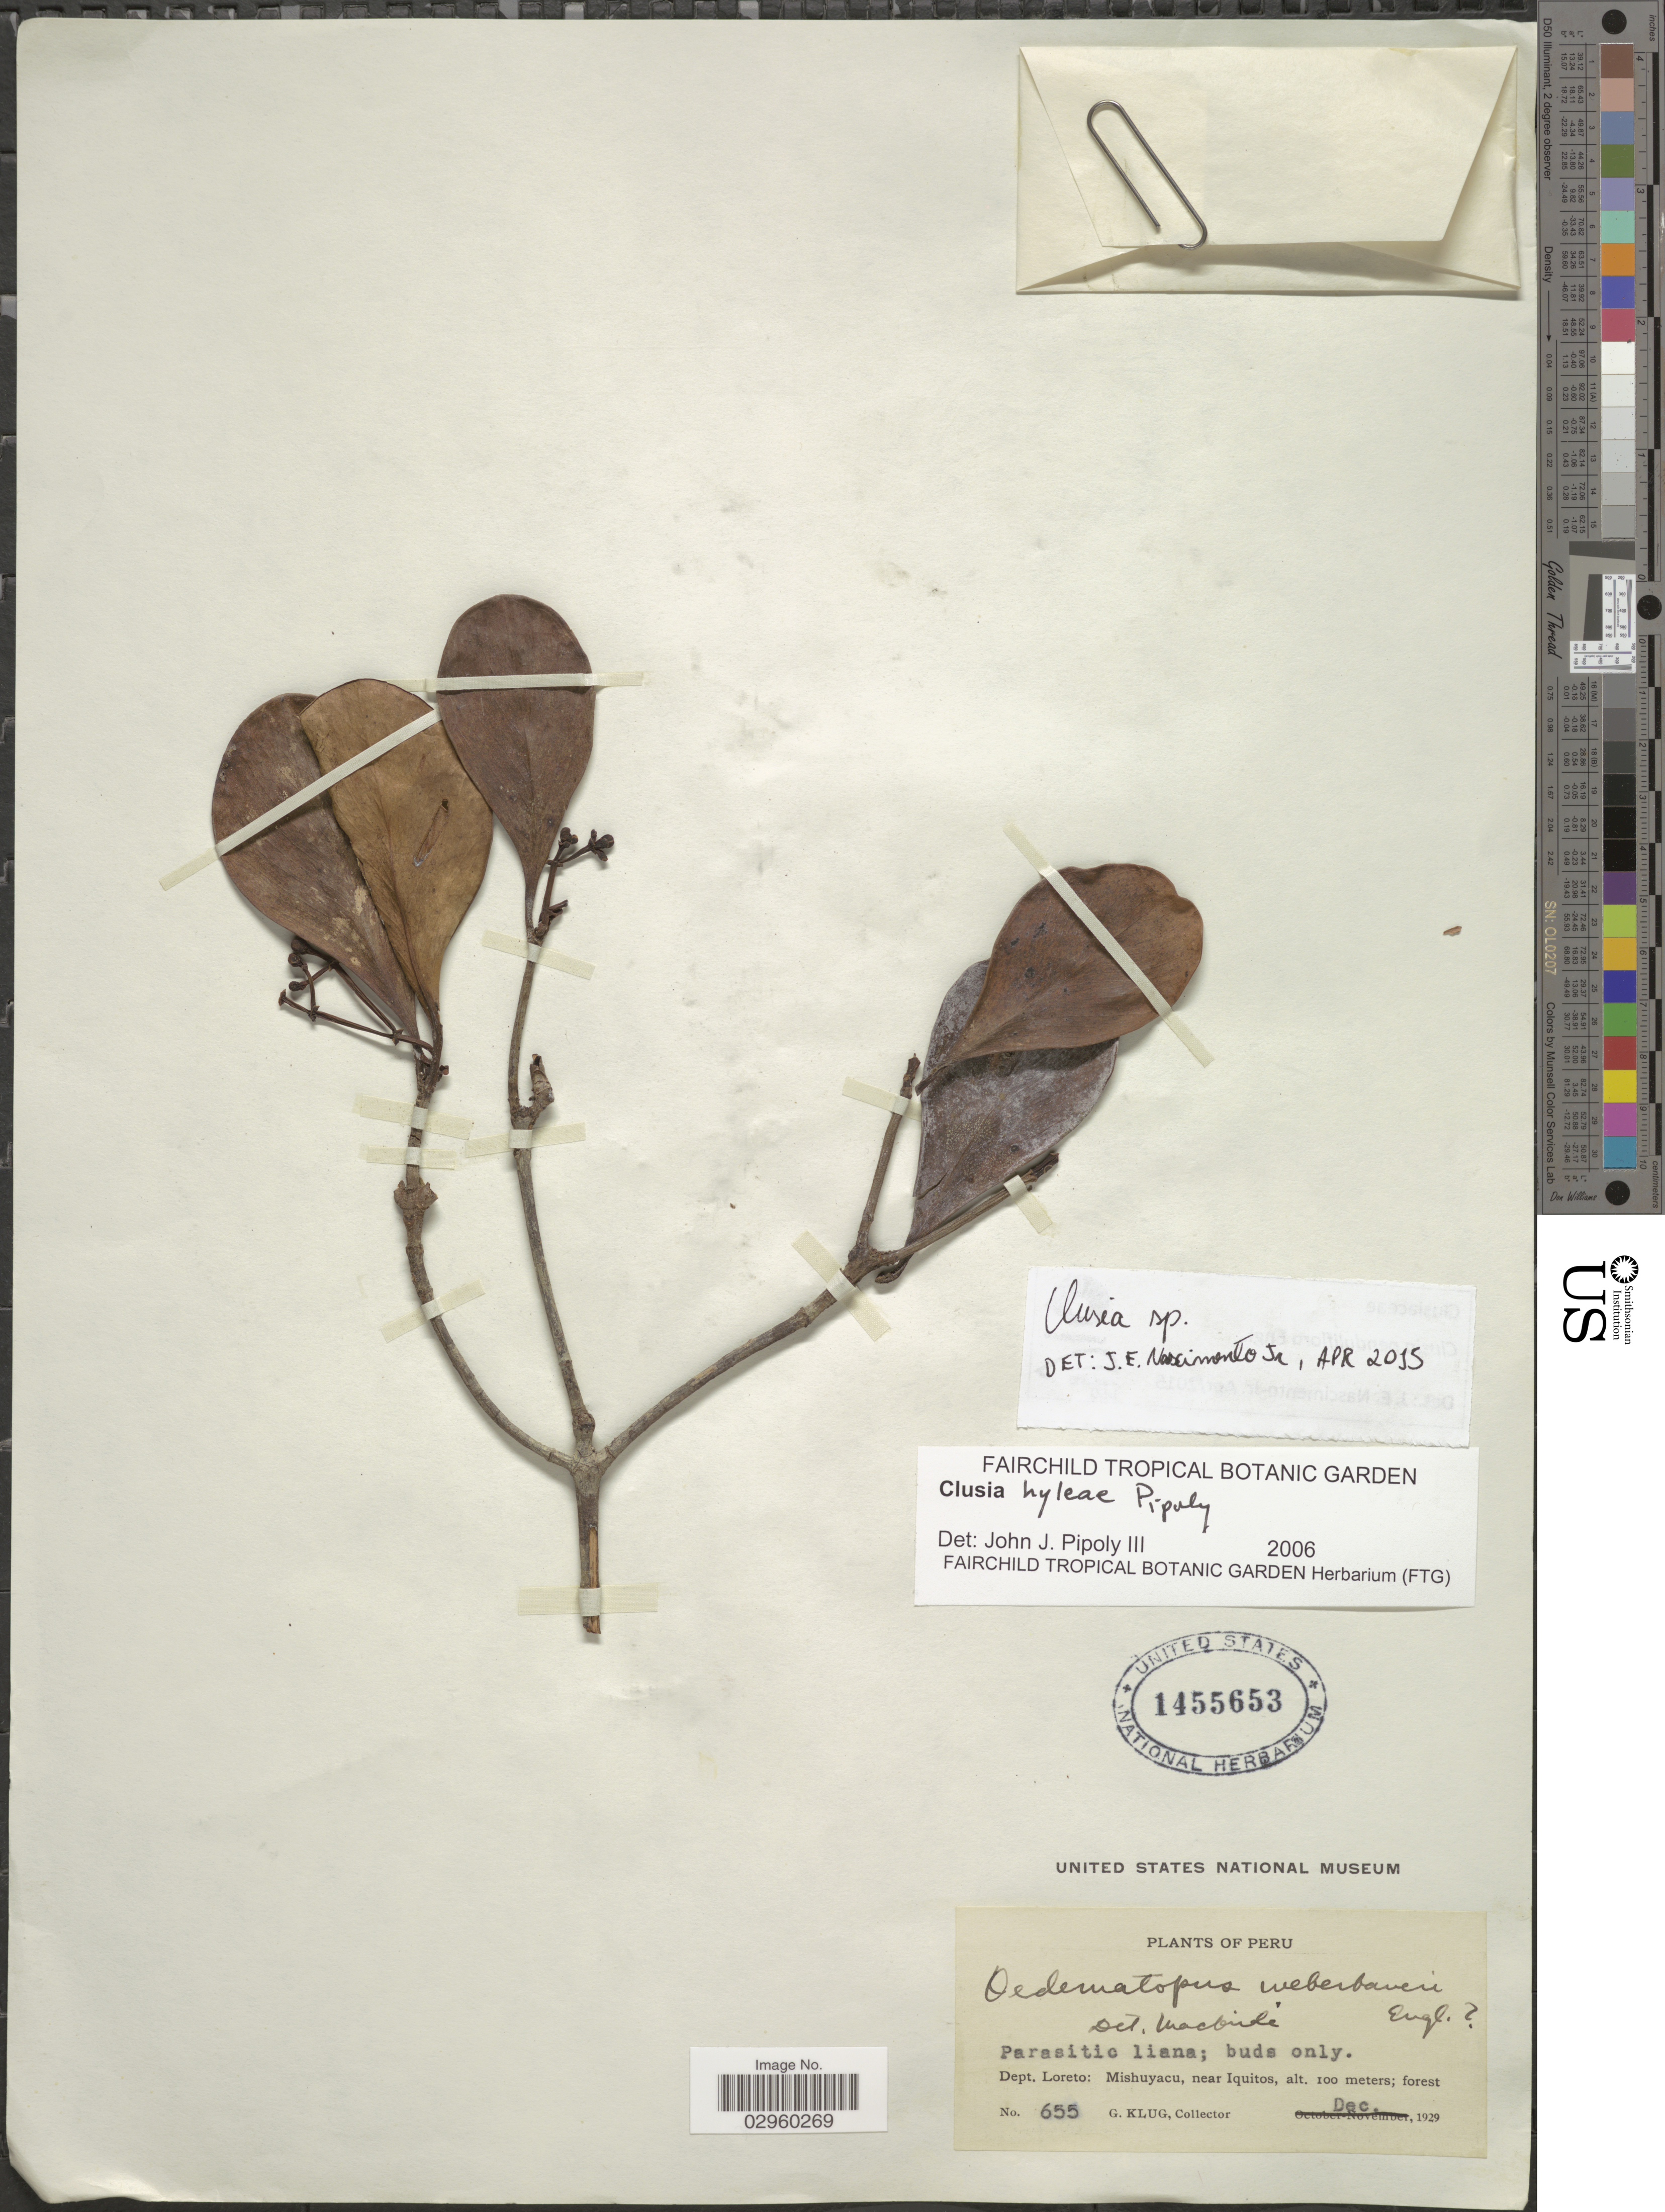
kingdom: Plantae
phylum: Tracheophyta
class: Magnoliopsida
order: Malpighiales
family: Clusiaceae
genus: Clusia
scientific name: Clusia sp.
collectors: G. Klug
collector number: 655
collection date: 1929-12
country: Peru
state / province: Loreto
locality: Dept. Loreto: Mishuyacu, near Iquitos.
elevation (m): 100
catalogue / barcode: US 1455653